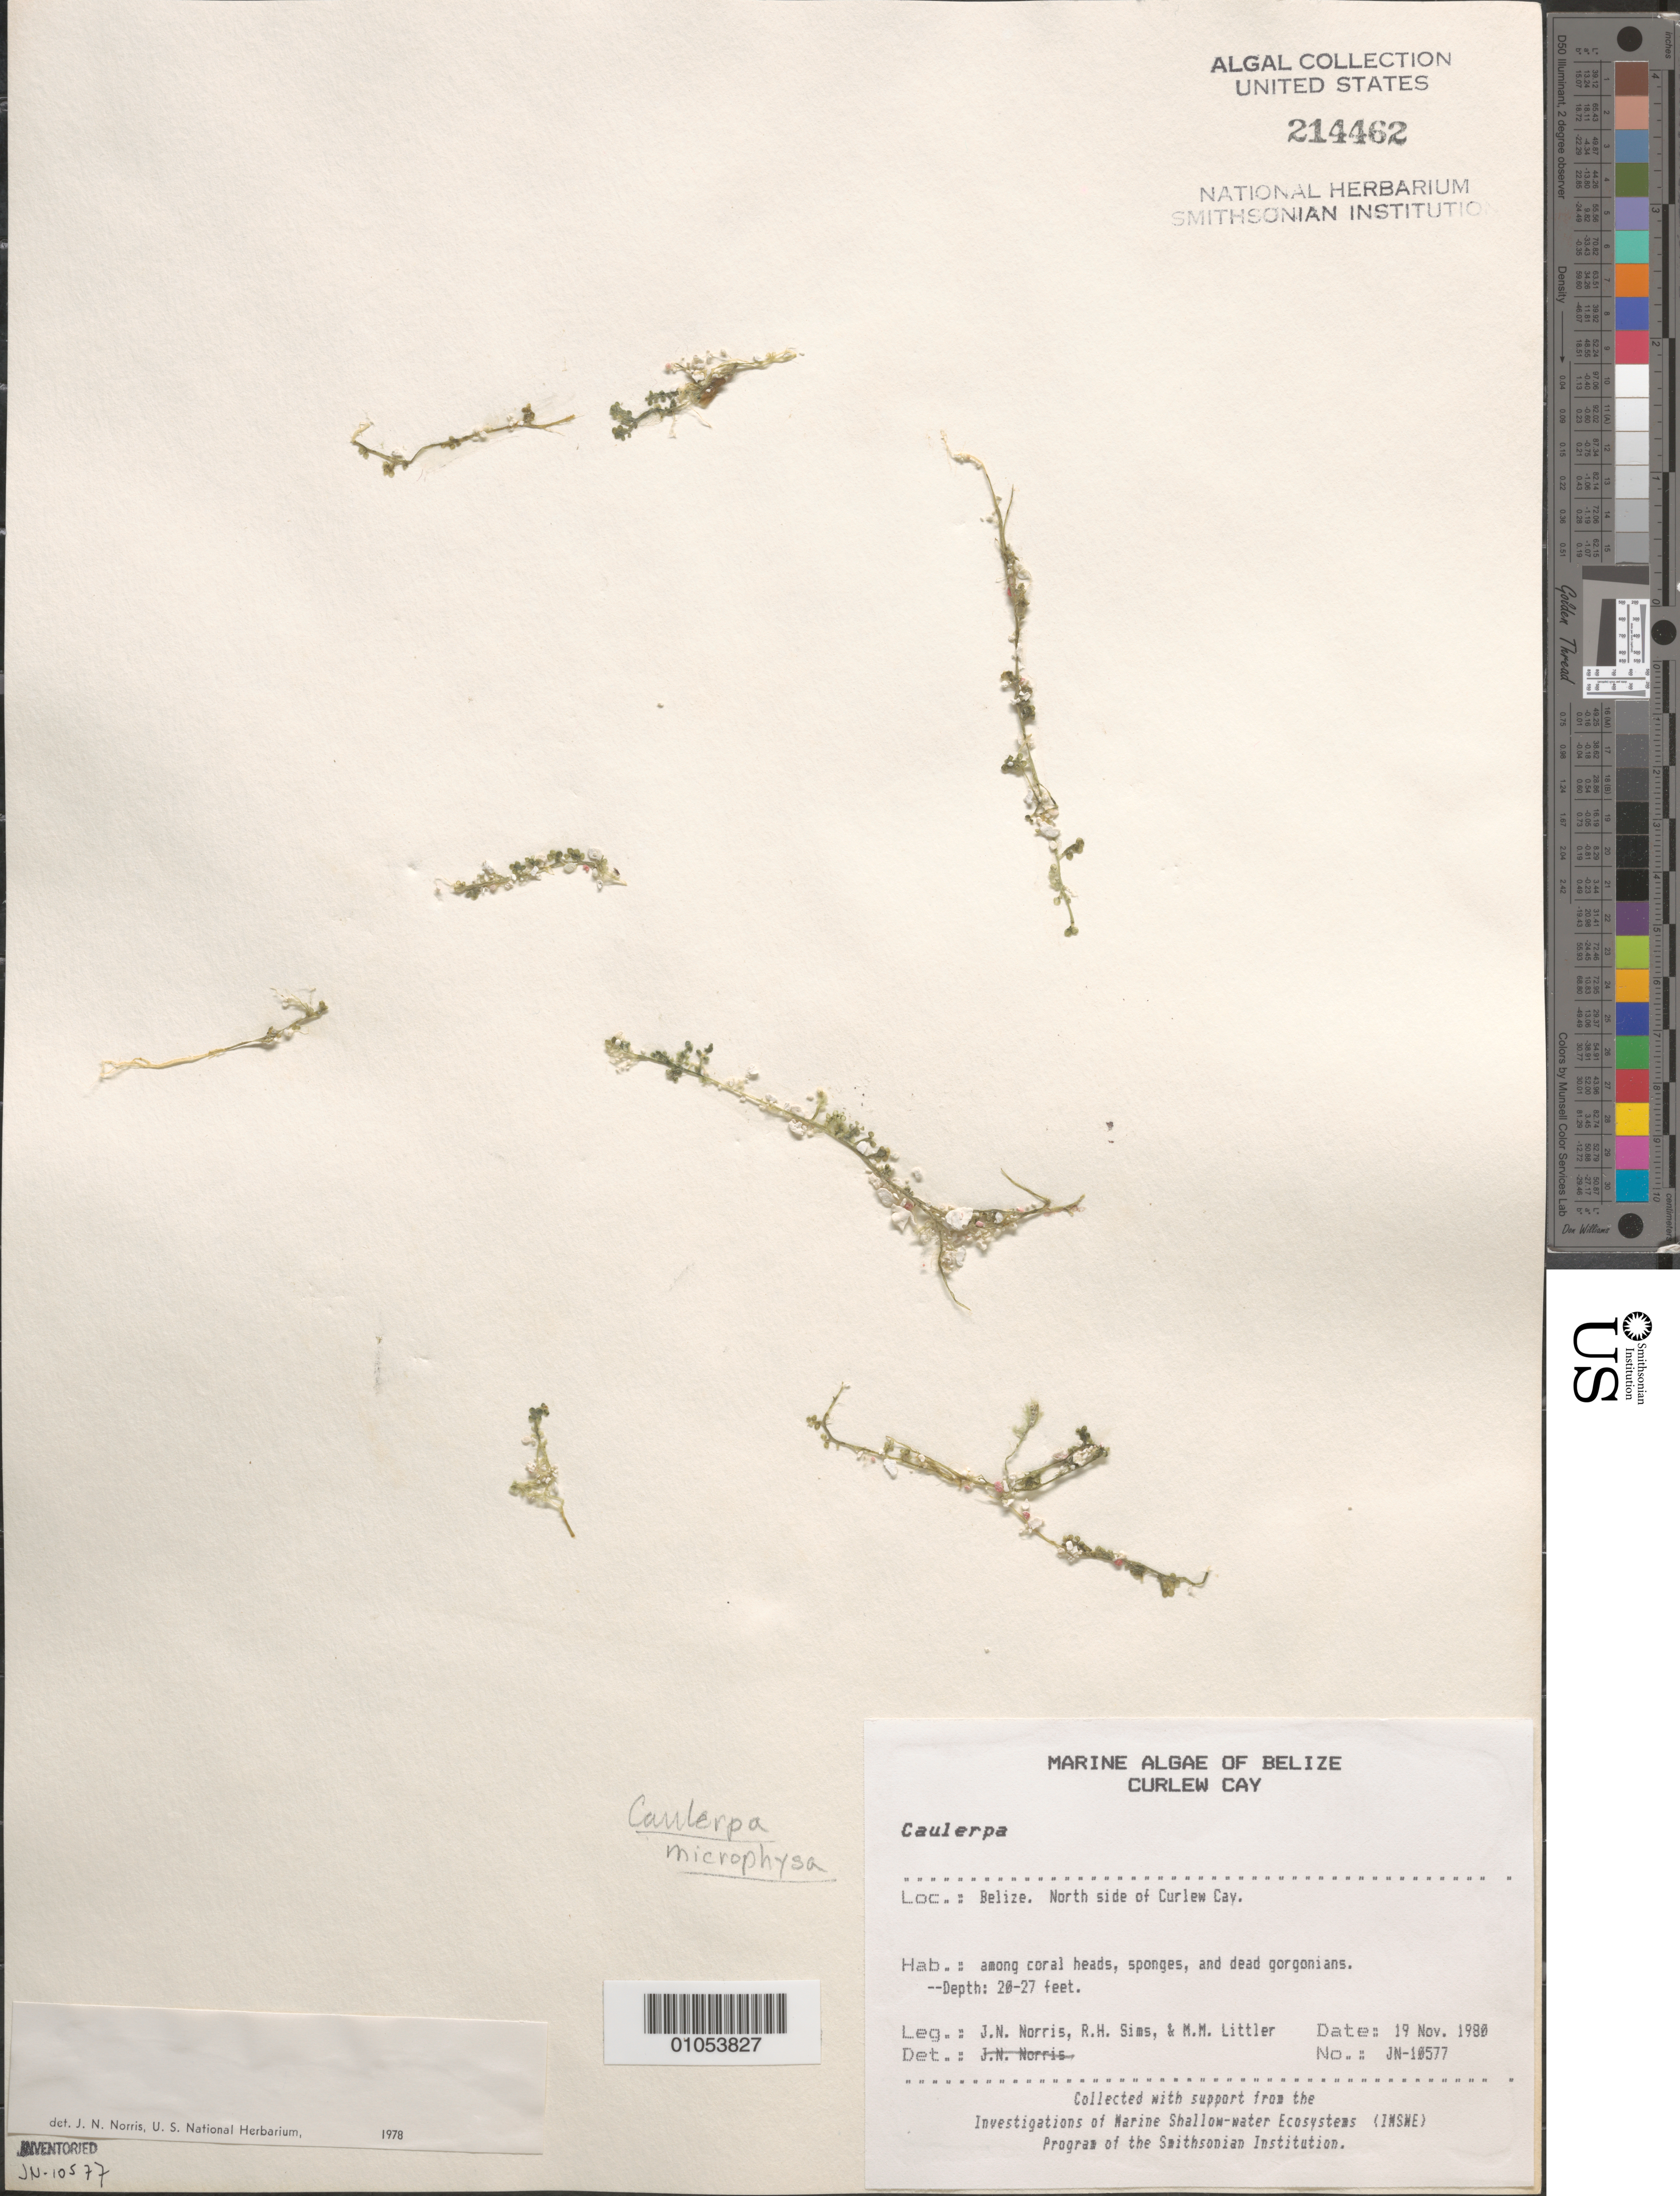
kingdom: Plantae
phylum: Chlorophyta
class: Ulvophyceae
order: Bryopsidales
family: Caulerpaceae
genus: Caulerpa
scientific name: Caulerpa microphysa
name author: (Weber Bosse) Feldmann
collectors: J. N. Norris, R. H. Sims & M. M. Littler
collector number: JN-10577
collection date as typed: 19 Nov 1980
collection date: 1980-11-19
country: Belize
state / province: Stann Creek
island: Curlew Cay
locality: North side of Curlew Cay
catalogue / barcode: US 214462